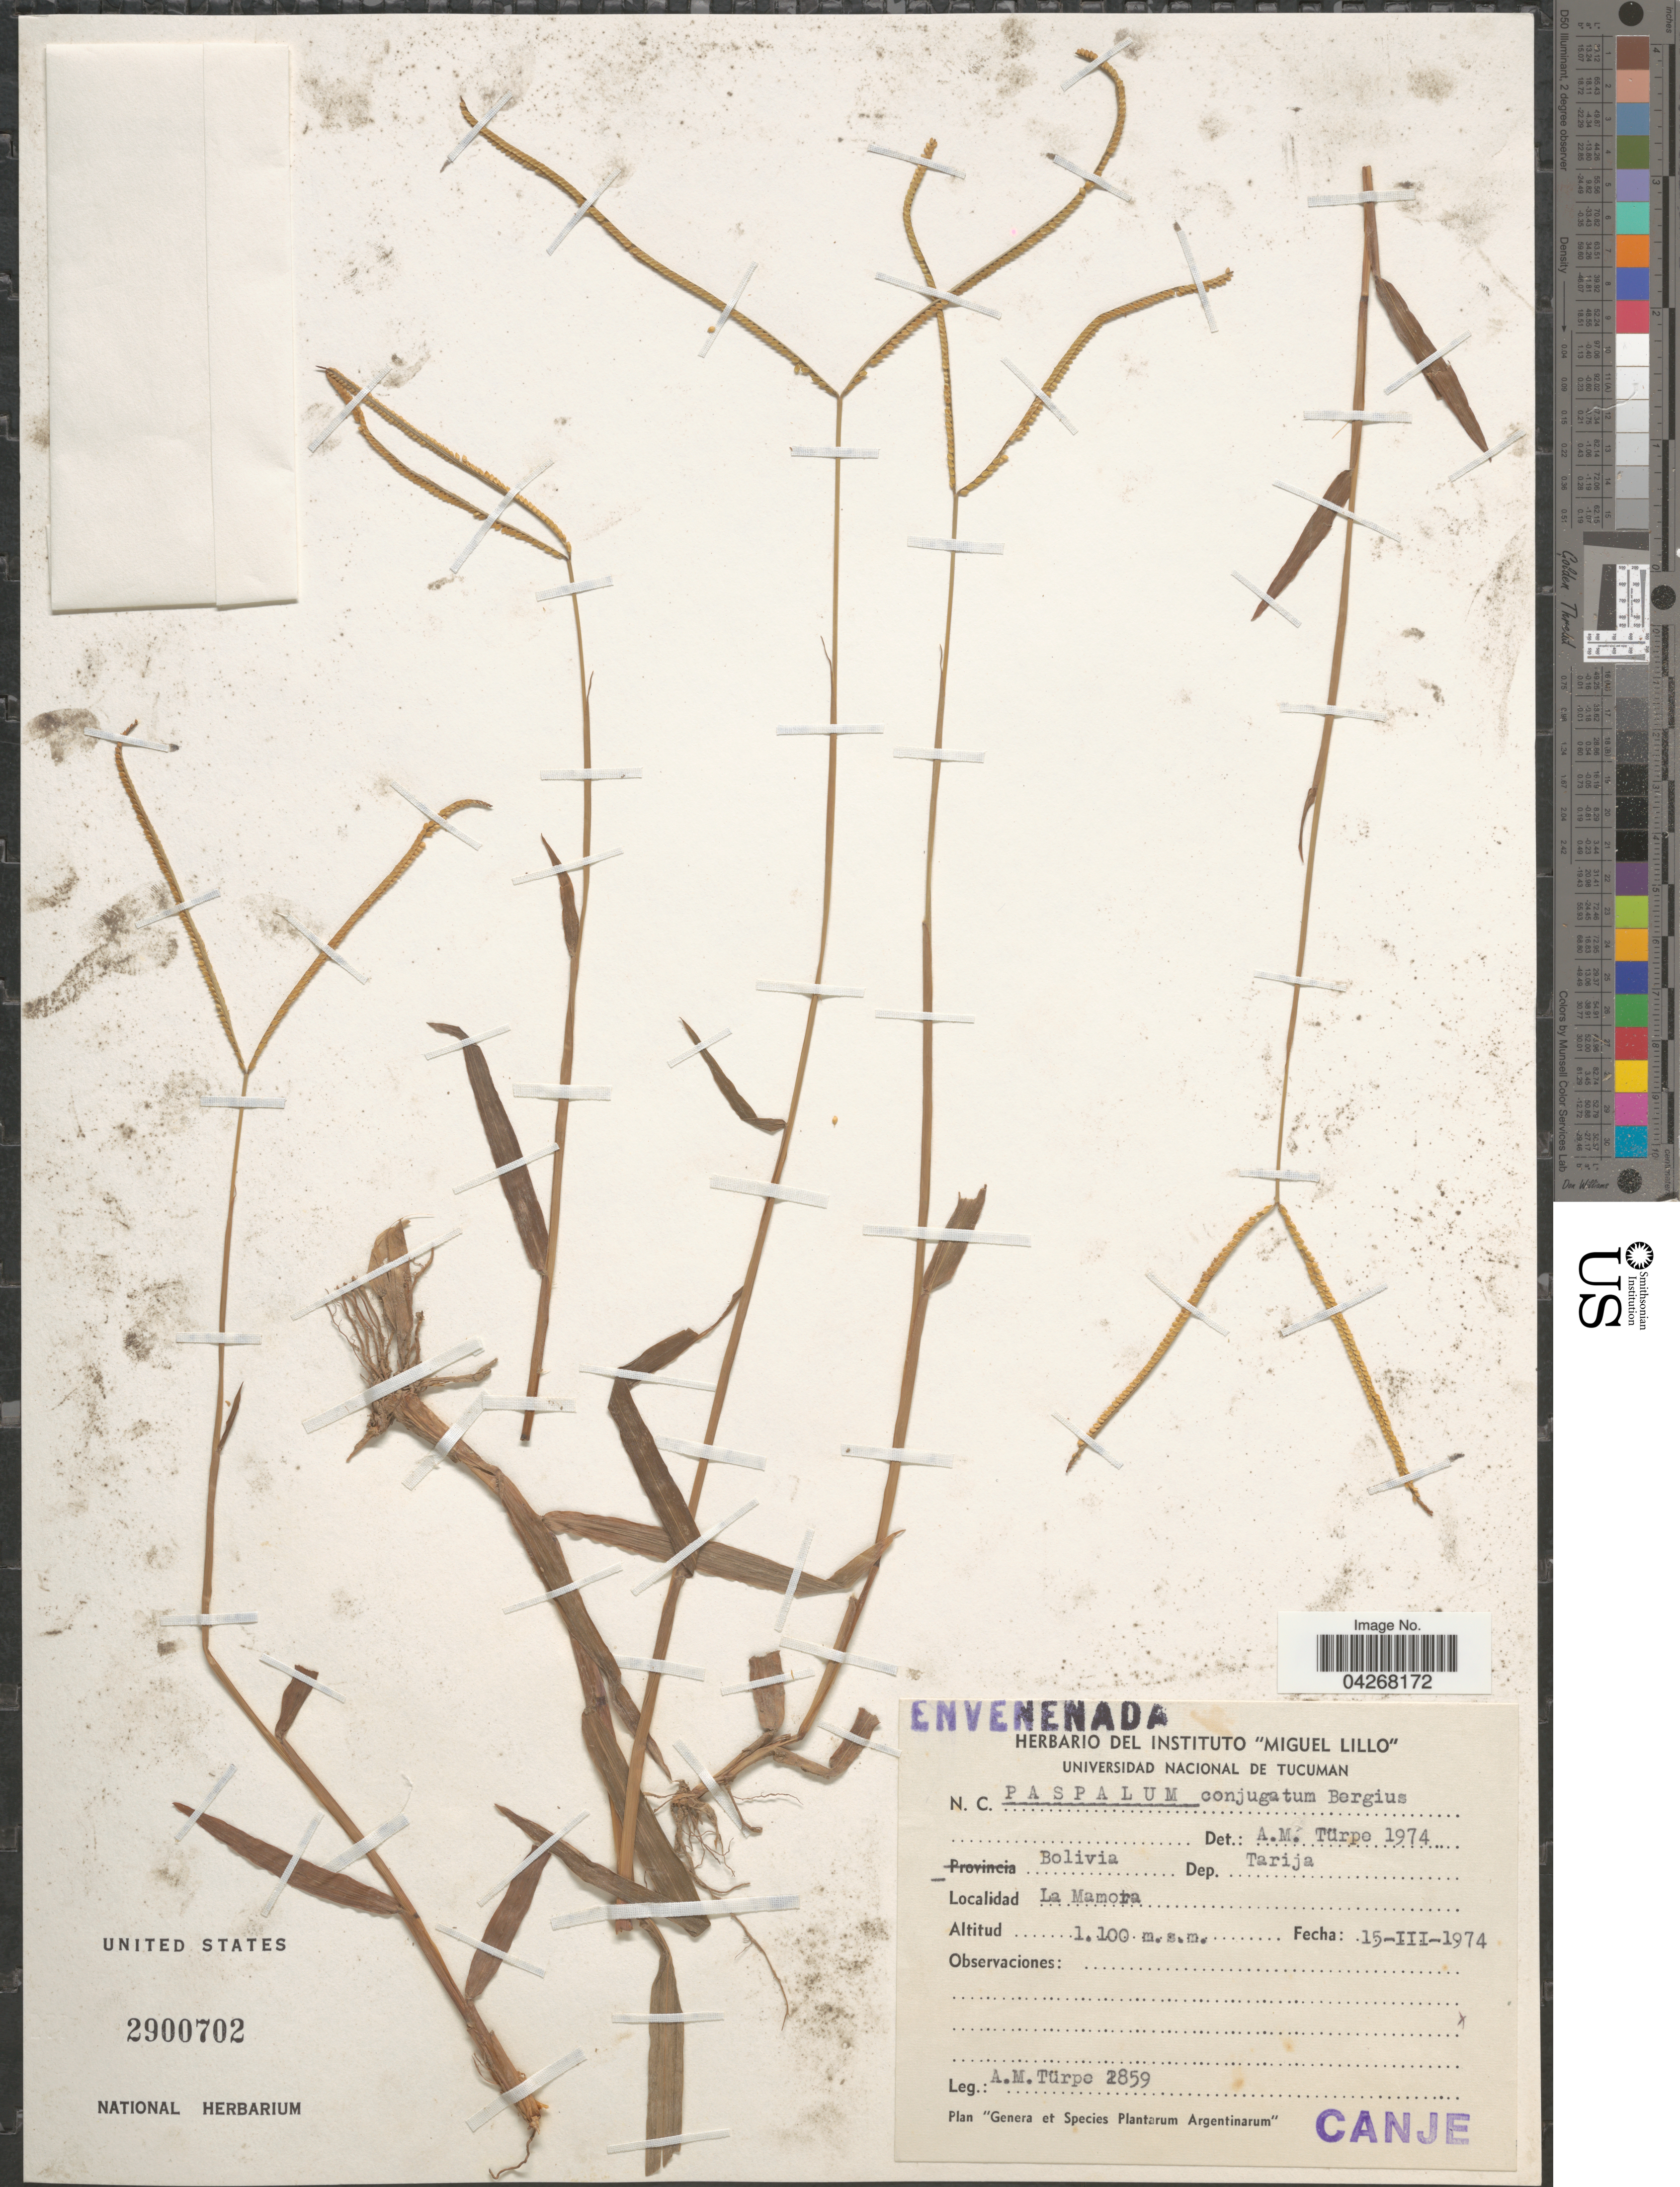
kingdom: Plantae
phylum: Tracheophyta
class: Liliopsida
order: Poales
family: Poaceae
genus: Paspalum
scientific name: Paspalum conjugatum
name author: P.J. Bergius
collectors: A. Türpe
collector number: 2859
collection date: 1974-03-15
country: Bolivia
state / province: Tarija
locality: Dep. Tarija. La Mamora.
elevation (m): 1100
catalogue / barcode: US 2900702